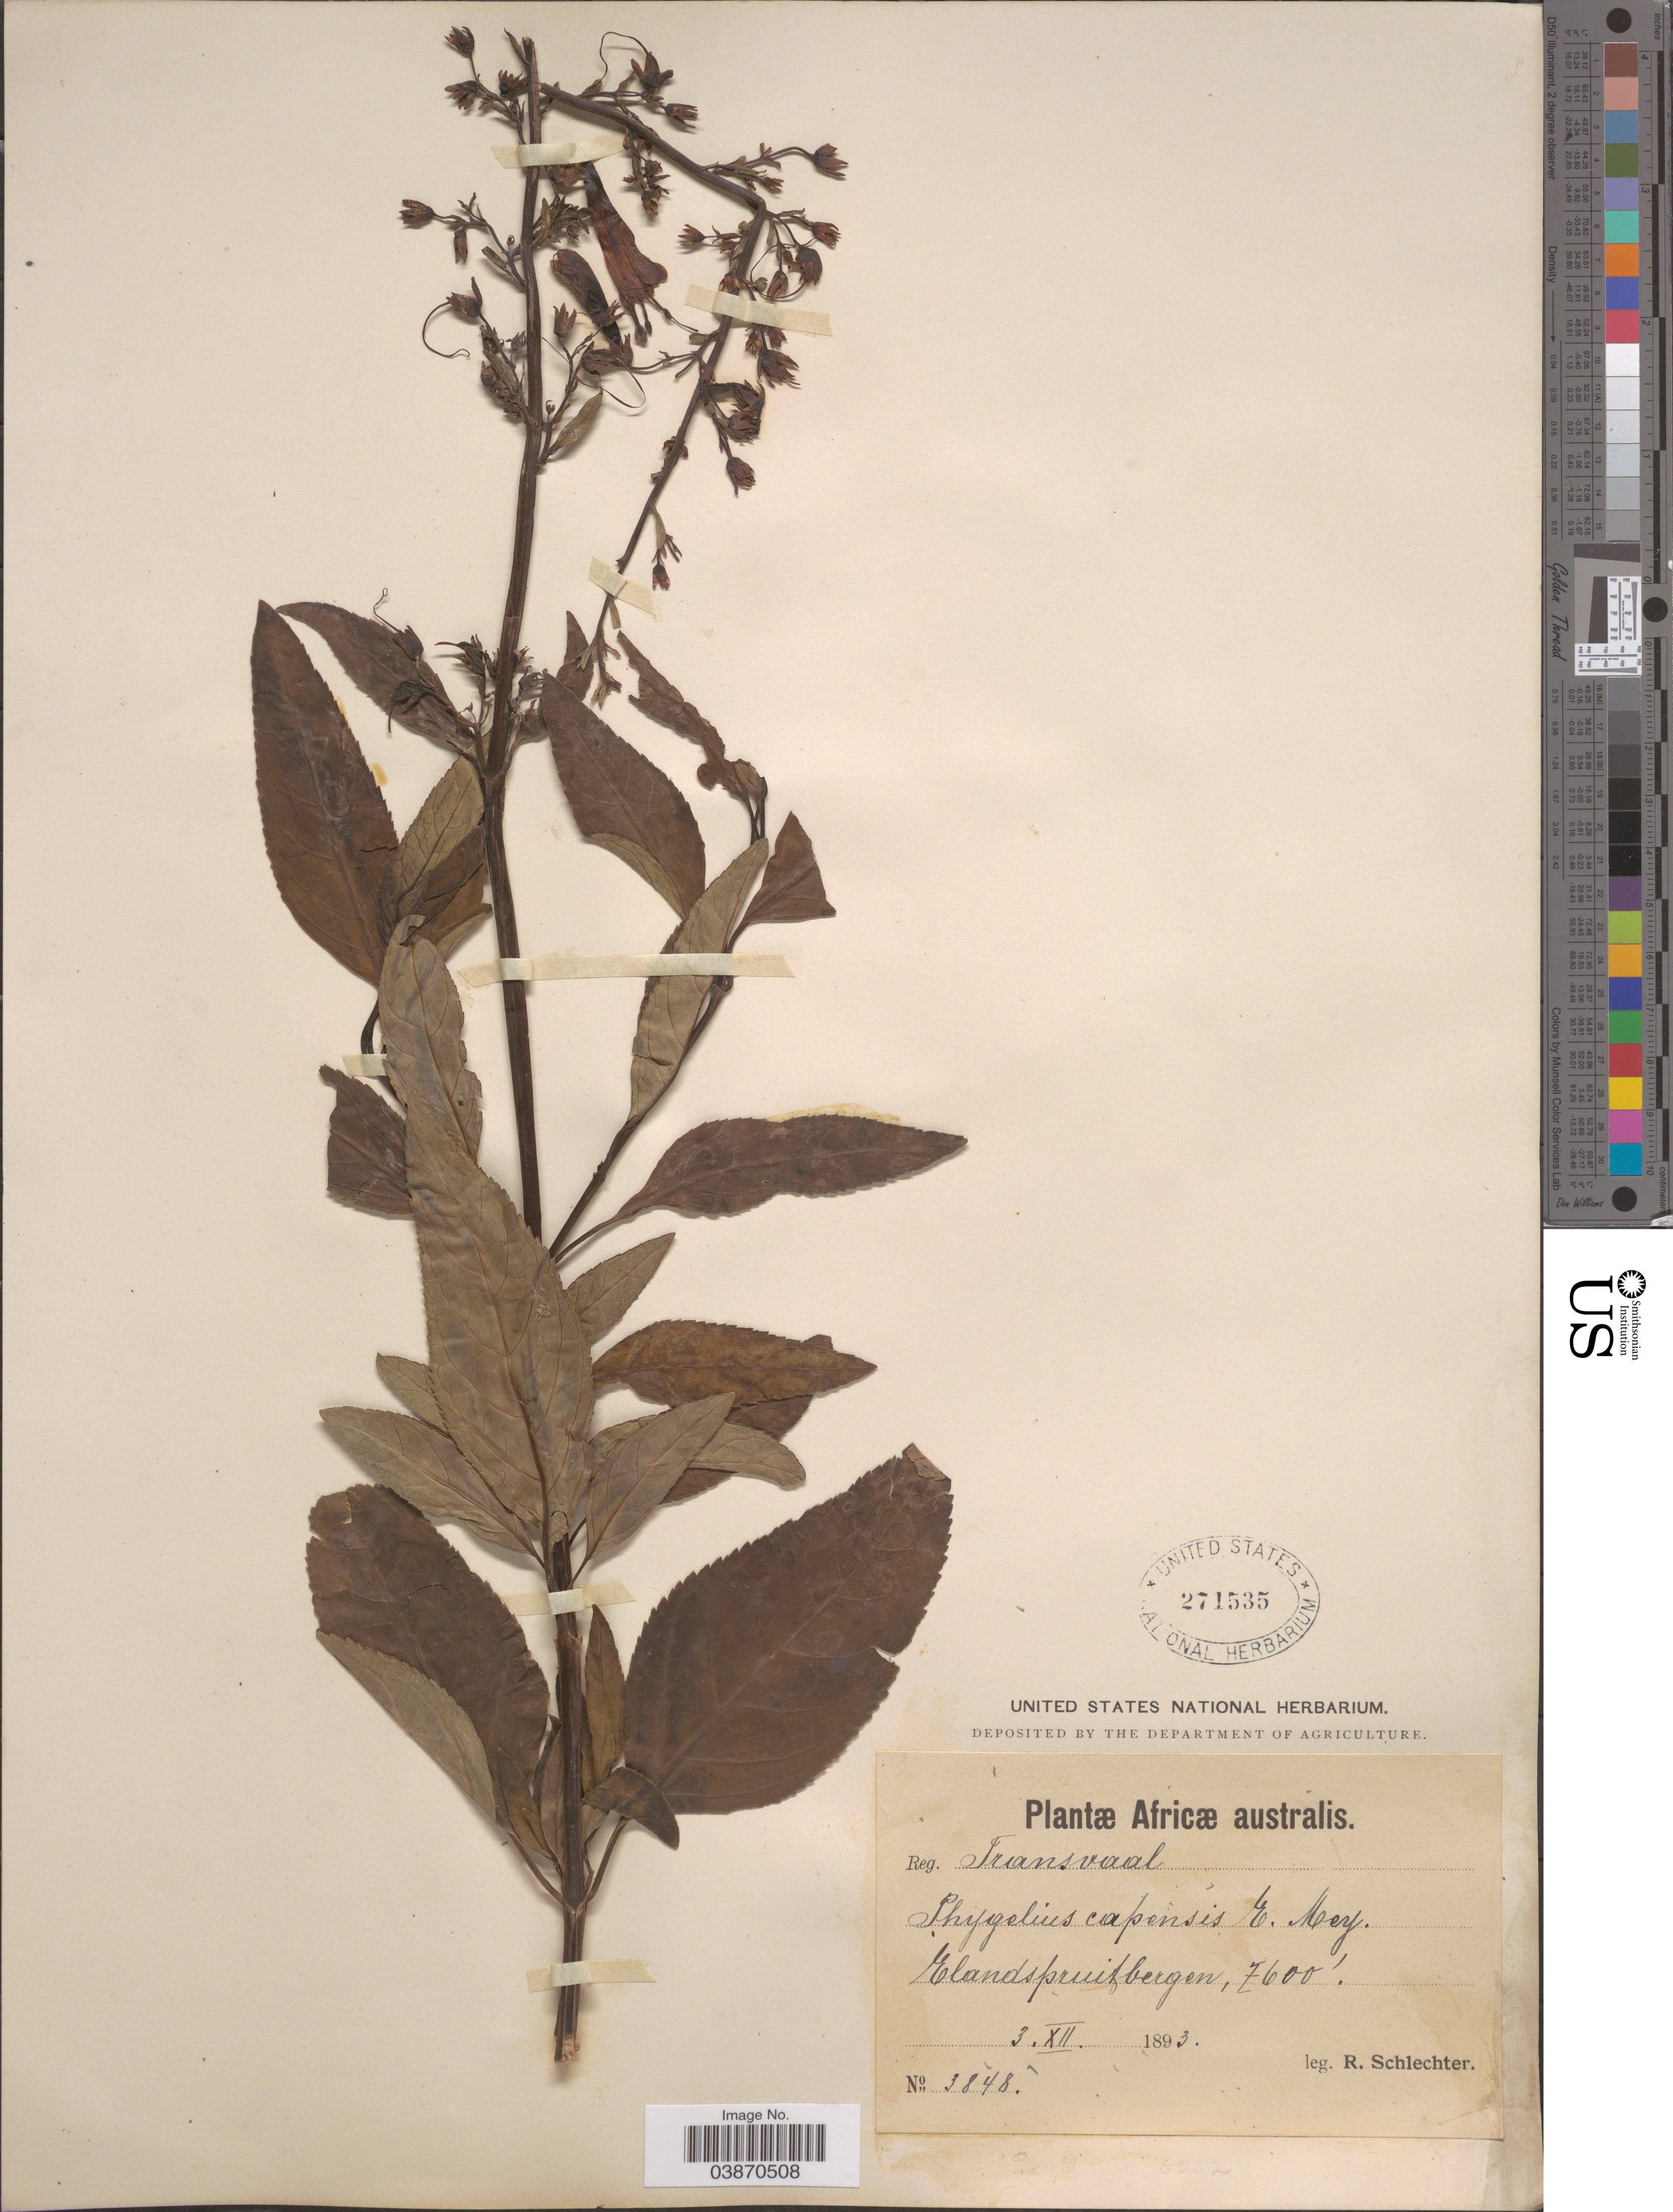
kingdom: Plantae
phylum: Tracheophyta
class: Magnoliopsida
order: Lamiales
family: Scrophulariaceae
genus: Phygelius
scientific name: Phygelius capensis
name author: E. Mey. ex Benth.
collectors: F. R. R. Schlechter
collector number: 3848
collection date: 1893-12-03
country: South Africa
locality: Africæ australis. Elandspruitbergen.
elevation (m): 2316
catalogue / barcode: US 271535